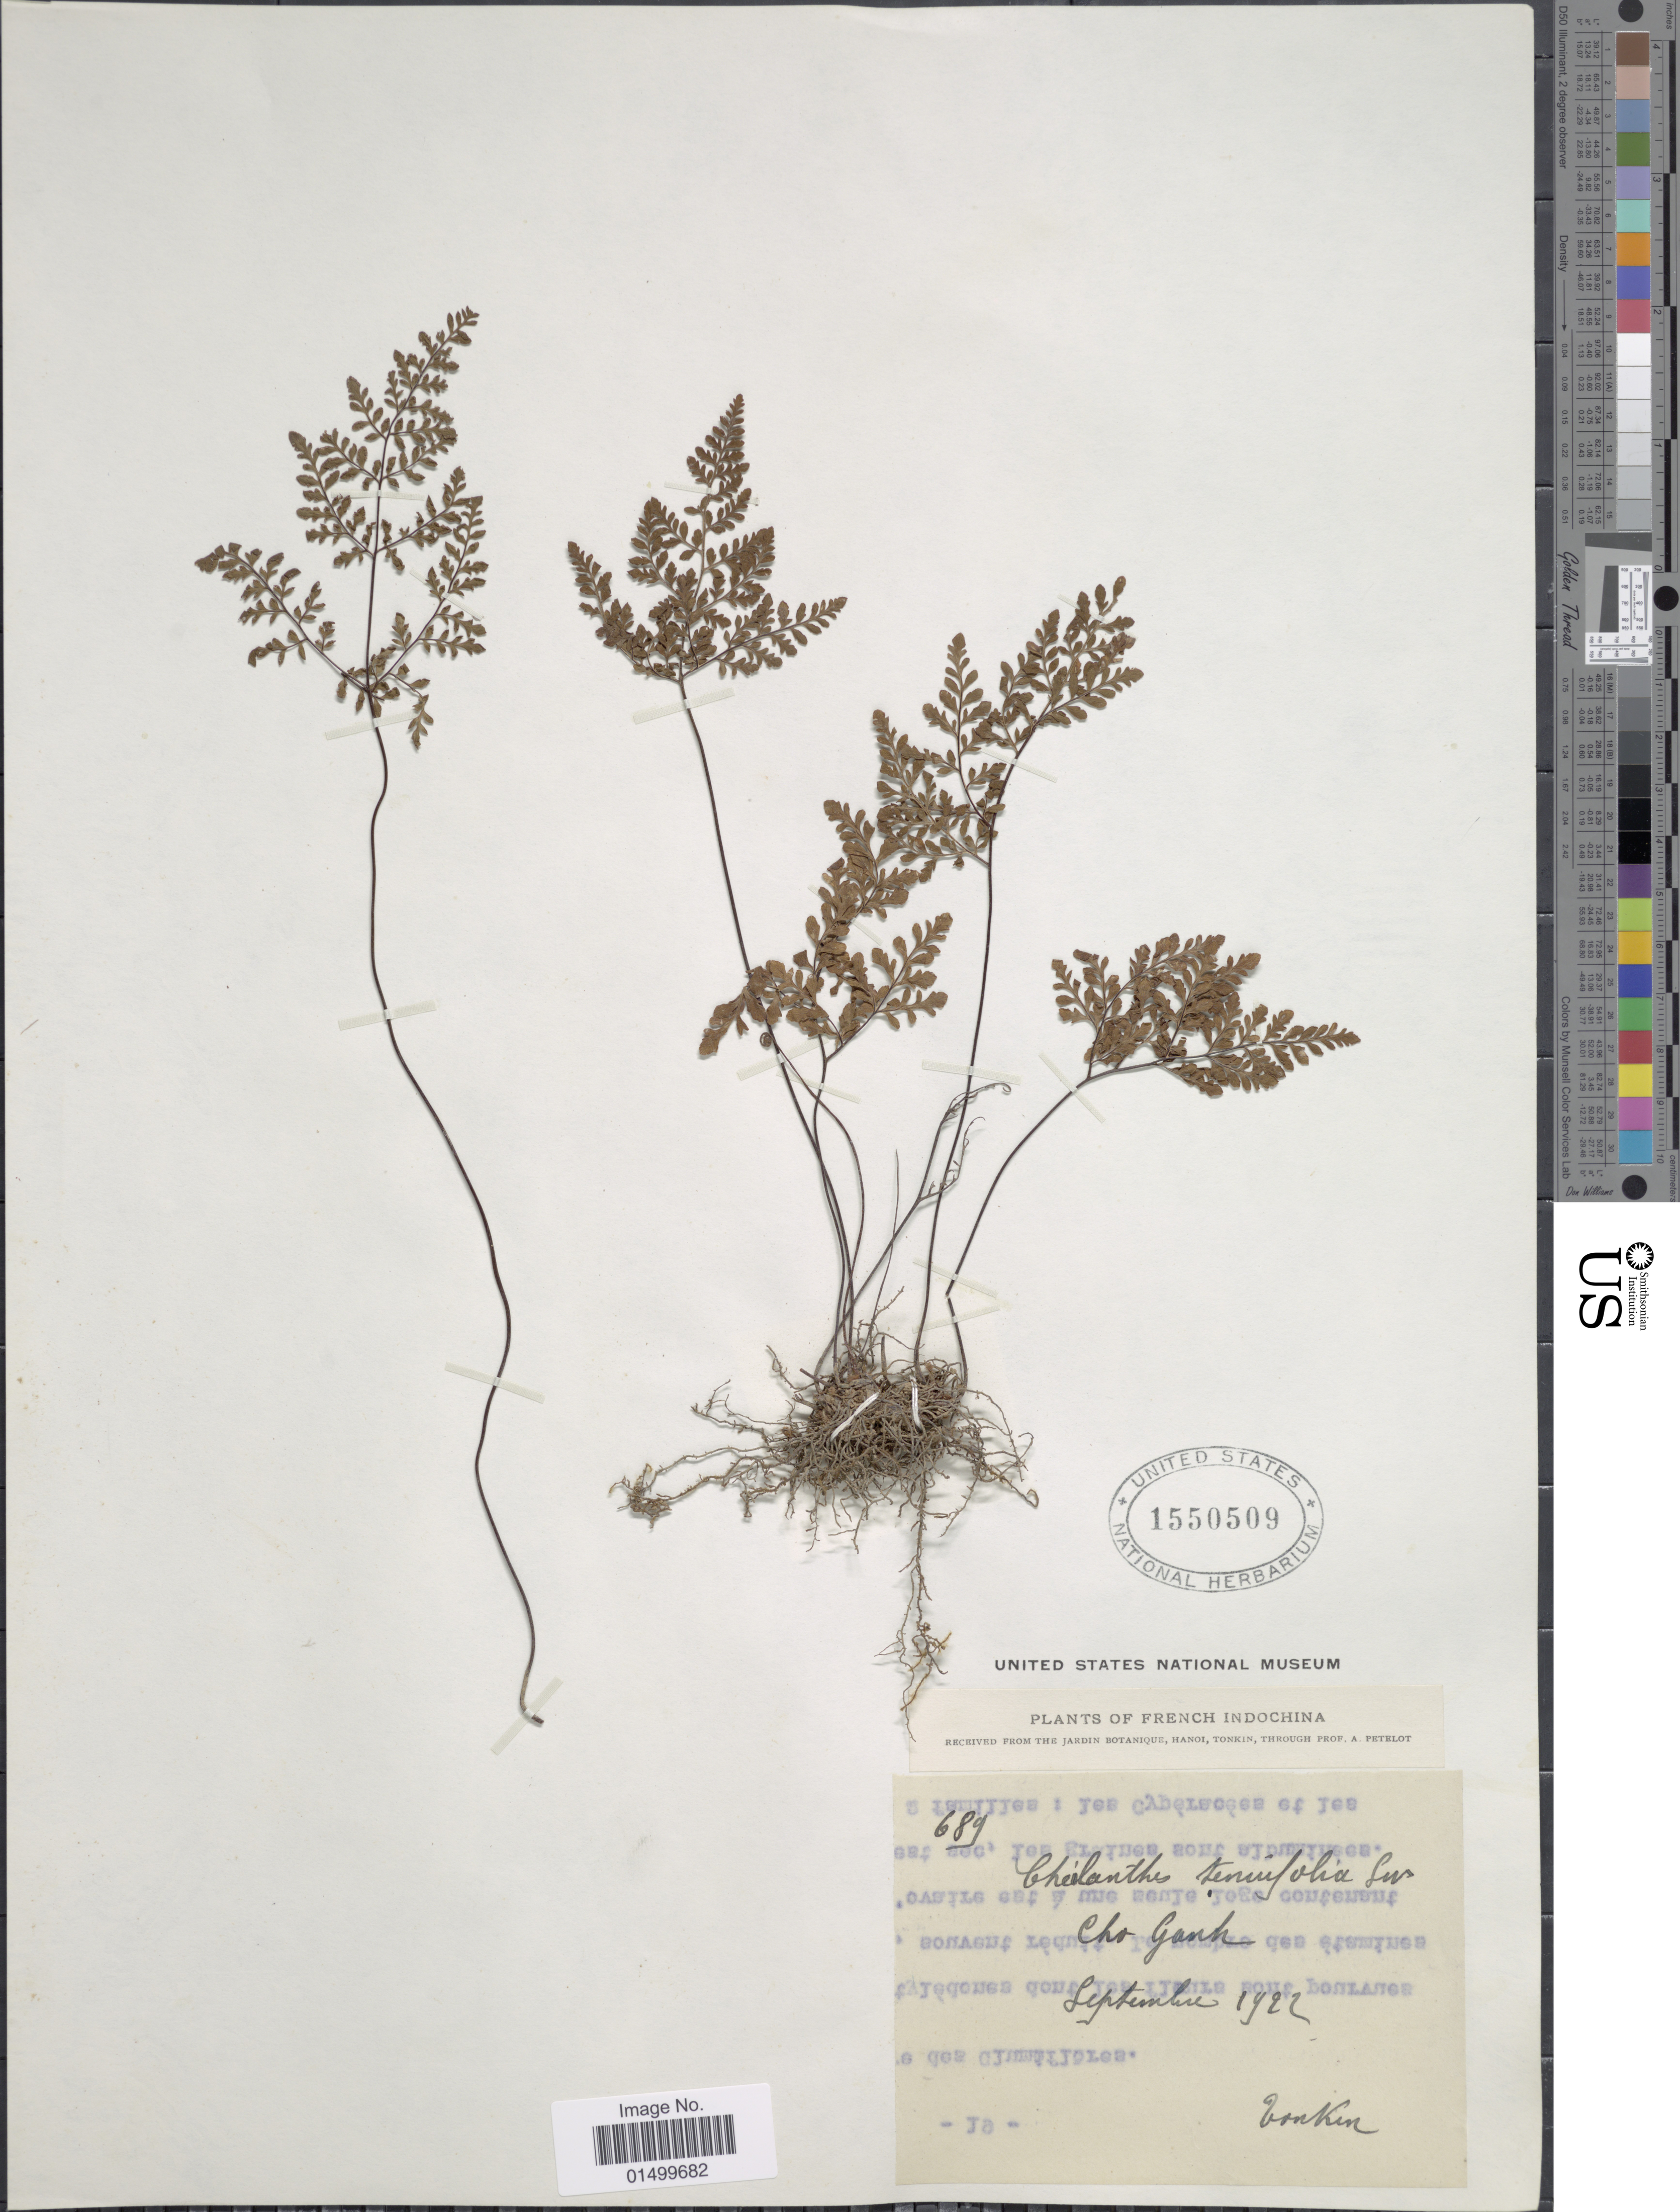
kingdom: Plantae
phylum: Tracheophyta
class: Polypodiopsida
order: Polypodiales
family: Pteridaceae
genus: Cheilanthes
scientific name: Cheilanthes tenuifolia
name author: (Burm. f.) Sw.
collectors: A. Petelot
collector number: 689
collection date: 1922-09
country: Vietnam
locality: Tonkin. French Indochina, Cho Ganh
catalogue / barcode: US 1550509